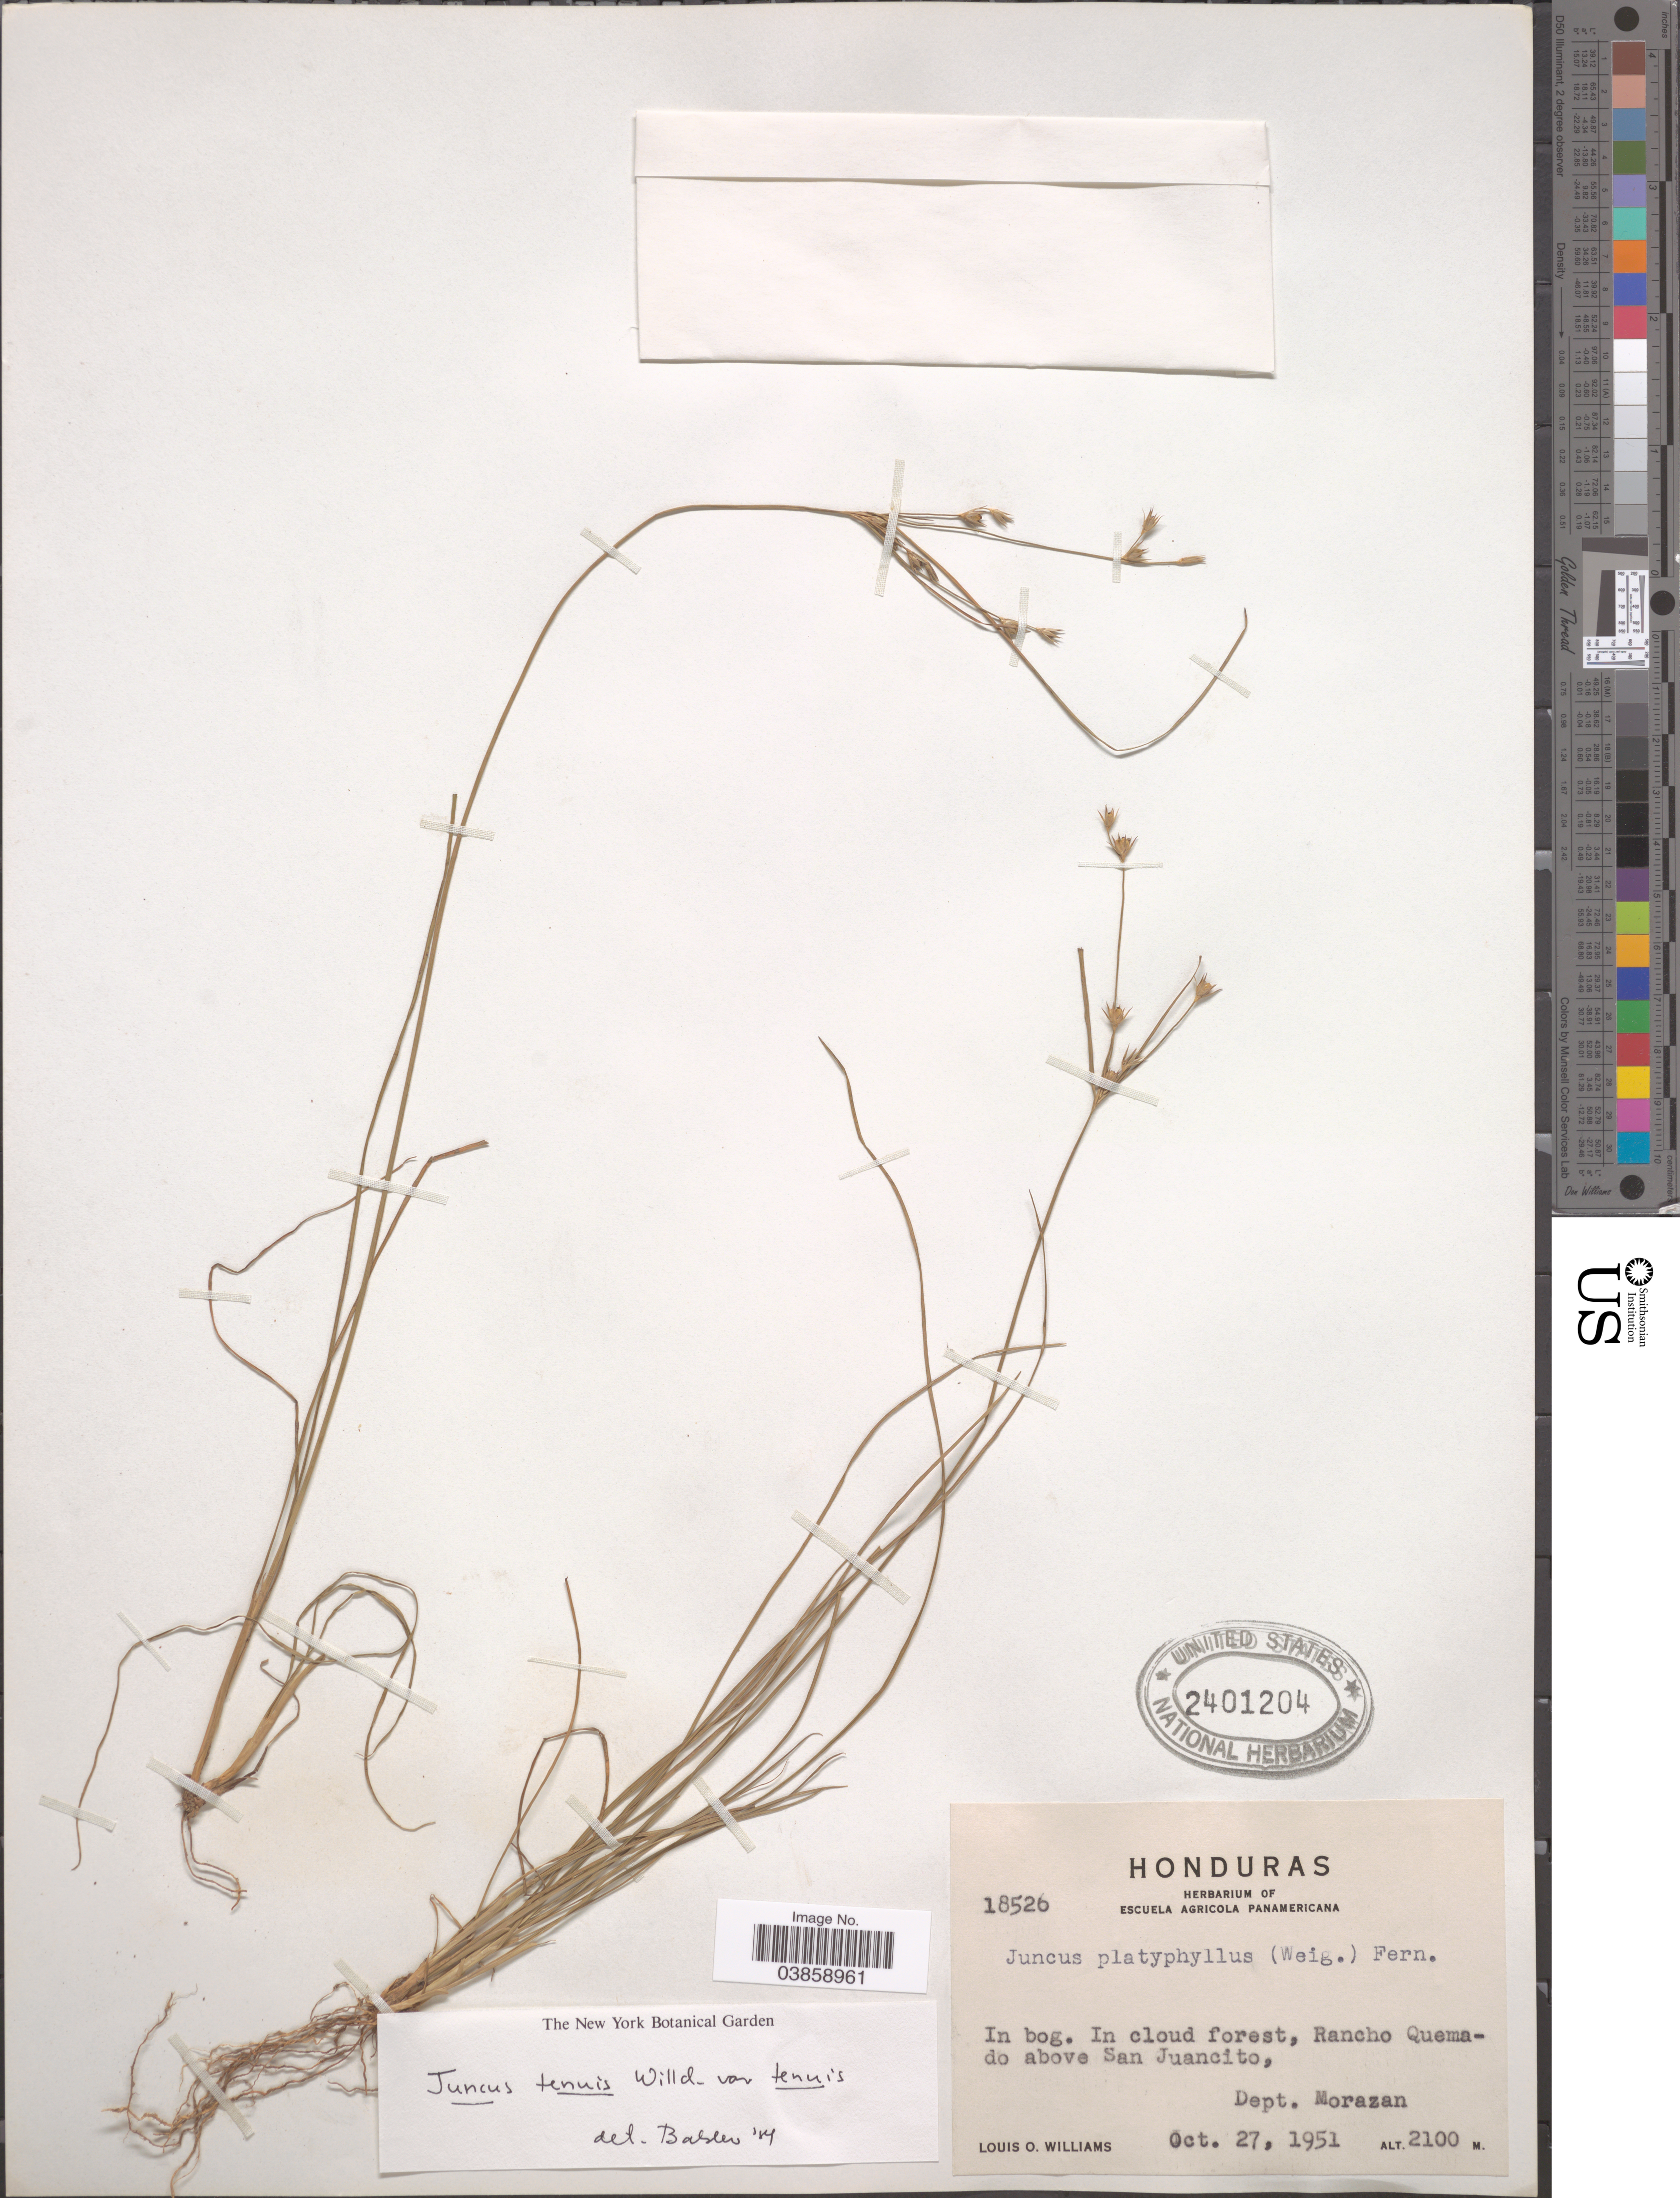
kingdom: Plantae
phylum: Tracheophyta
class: Liliopsida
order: Poales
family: Juncaceae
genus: Juncus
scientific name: Juncus tenuis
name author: Willd.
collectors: L. O. Williams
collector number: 18256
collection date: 1951-10-27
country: Honduras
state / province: Fco. Morazán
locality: Rancho Qeumado above San Juancito, Dept. Morazan.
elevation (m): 2100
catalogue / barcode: US 2401204